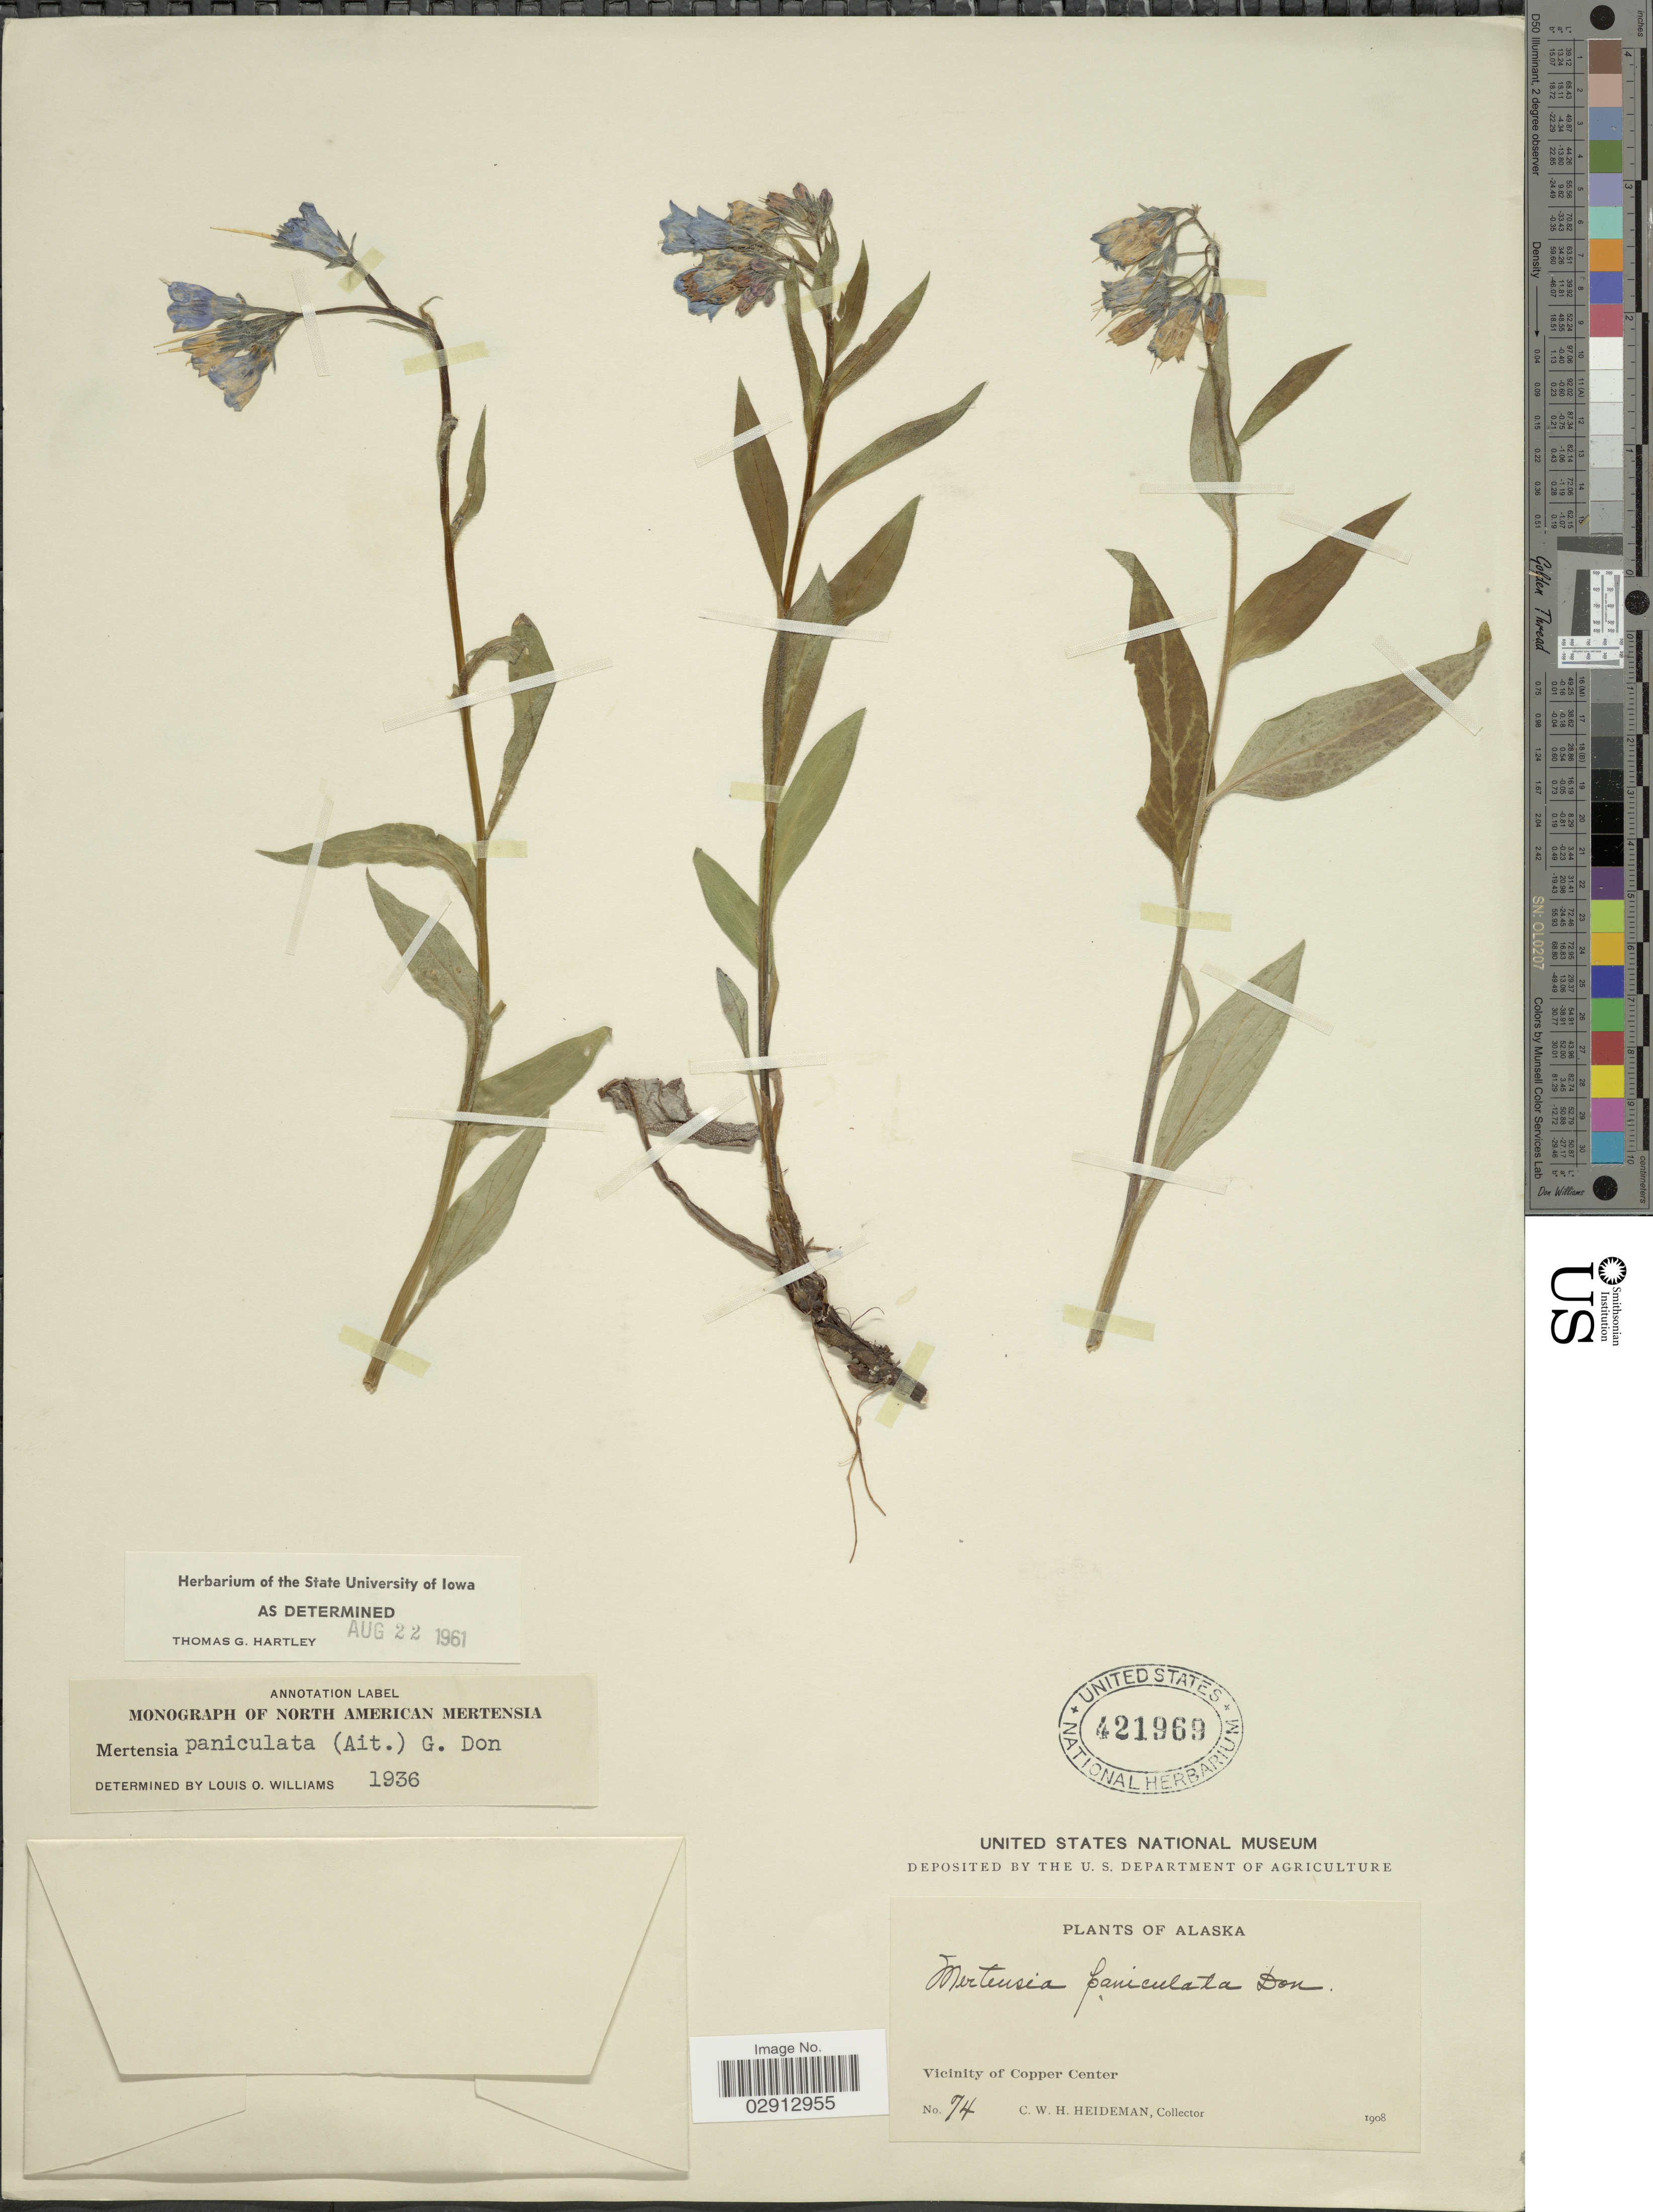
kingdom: Plantae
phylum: Tracheophyta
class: Magnoliopsida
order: Boraginales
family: Boraginaceae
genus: Mertensia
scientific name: Mertensia paniculata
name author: (Aiton) G. Don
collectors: C. Heideman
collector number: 74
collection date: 1908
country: United States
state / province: Alaska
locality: Vicinity of Copper Center.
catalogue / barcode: US 421969